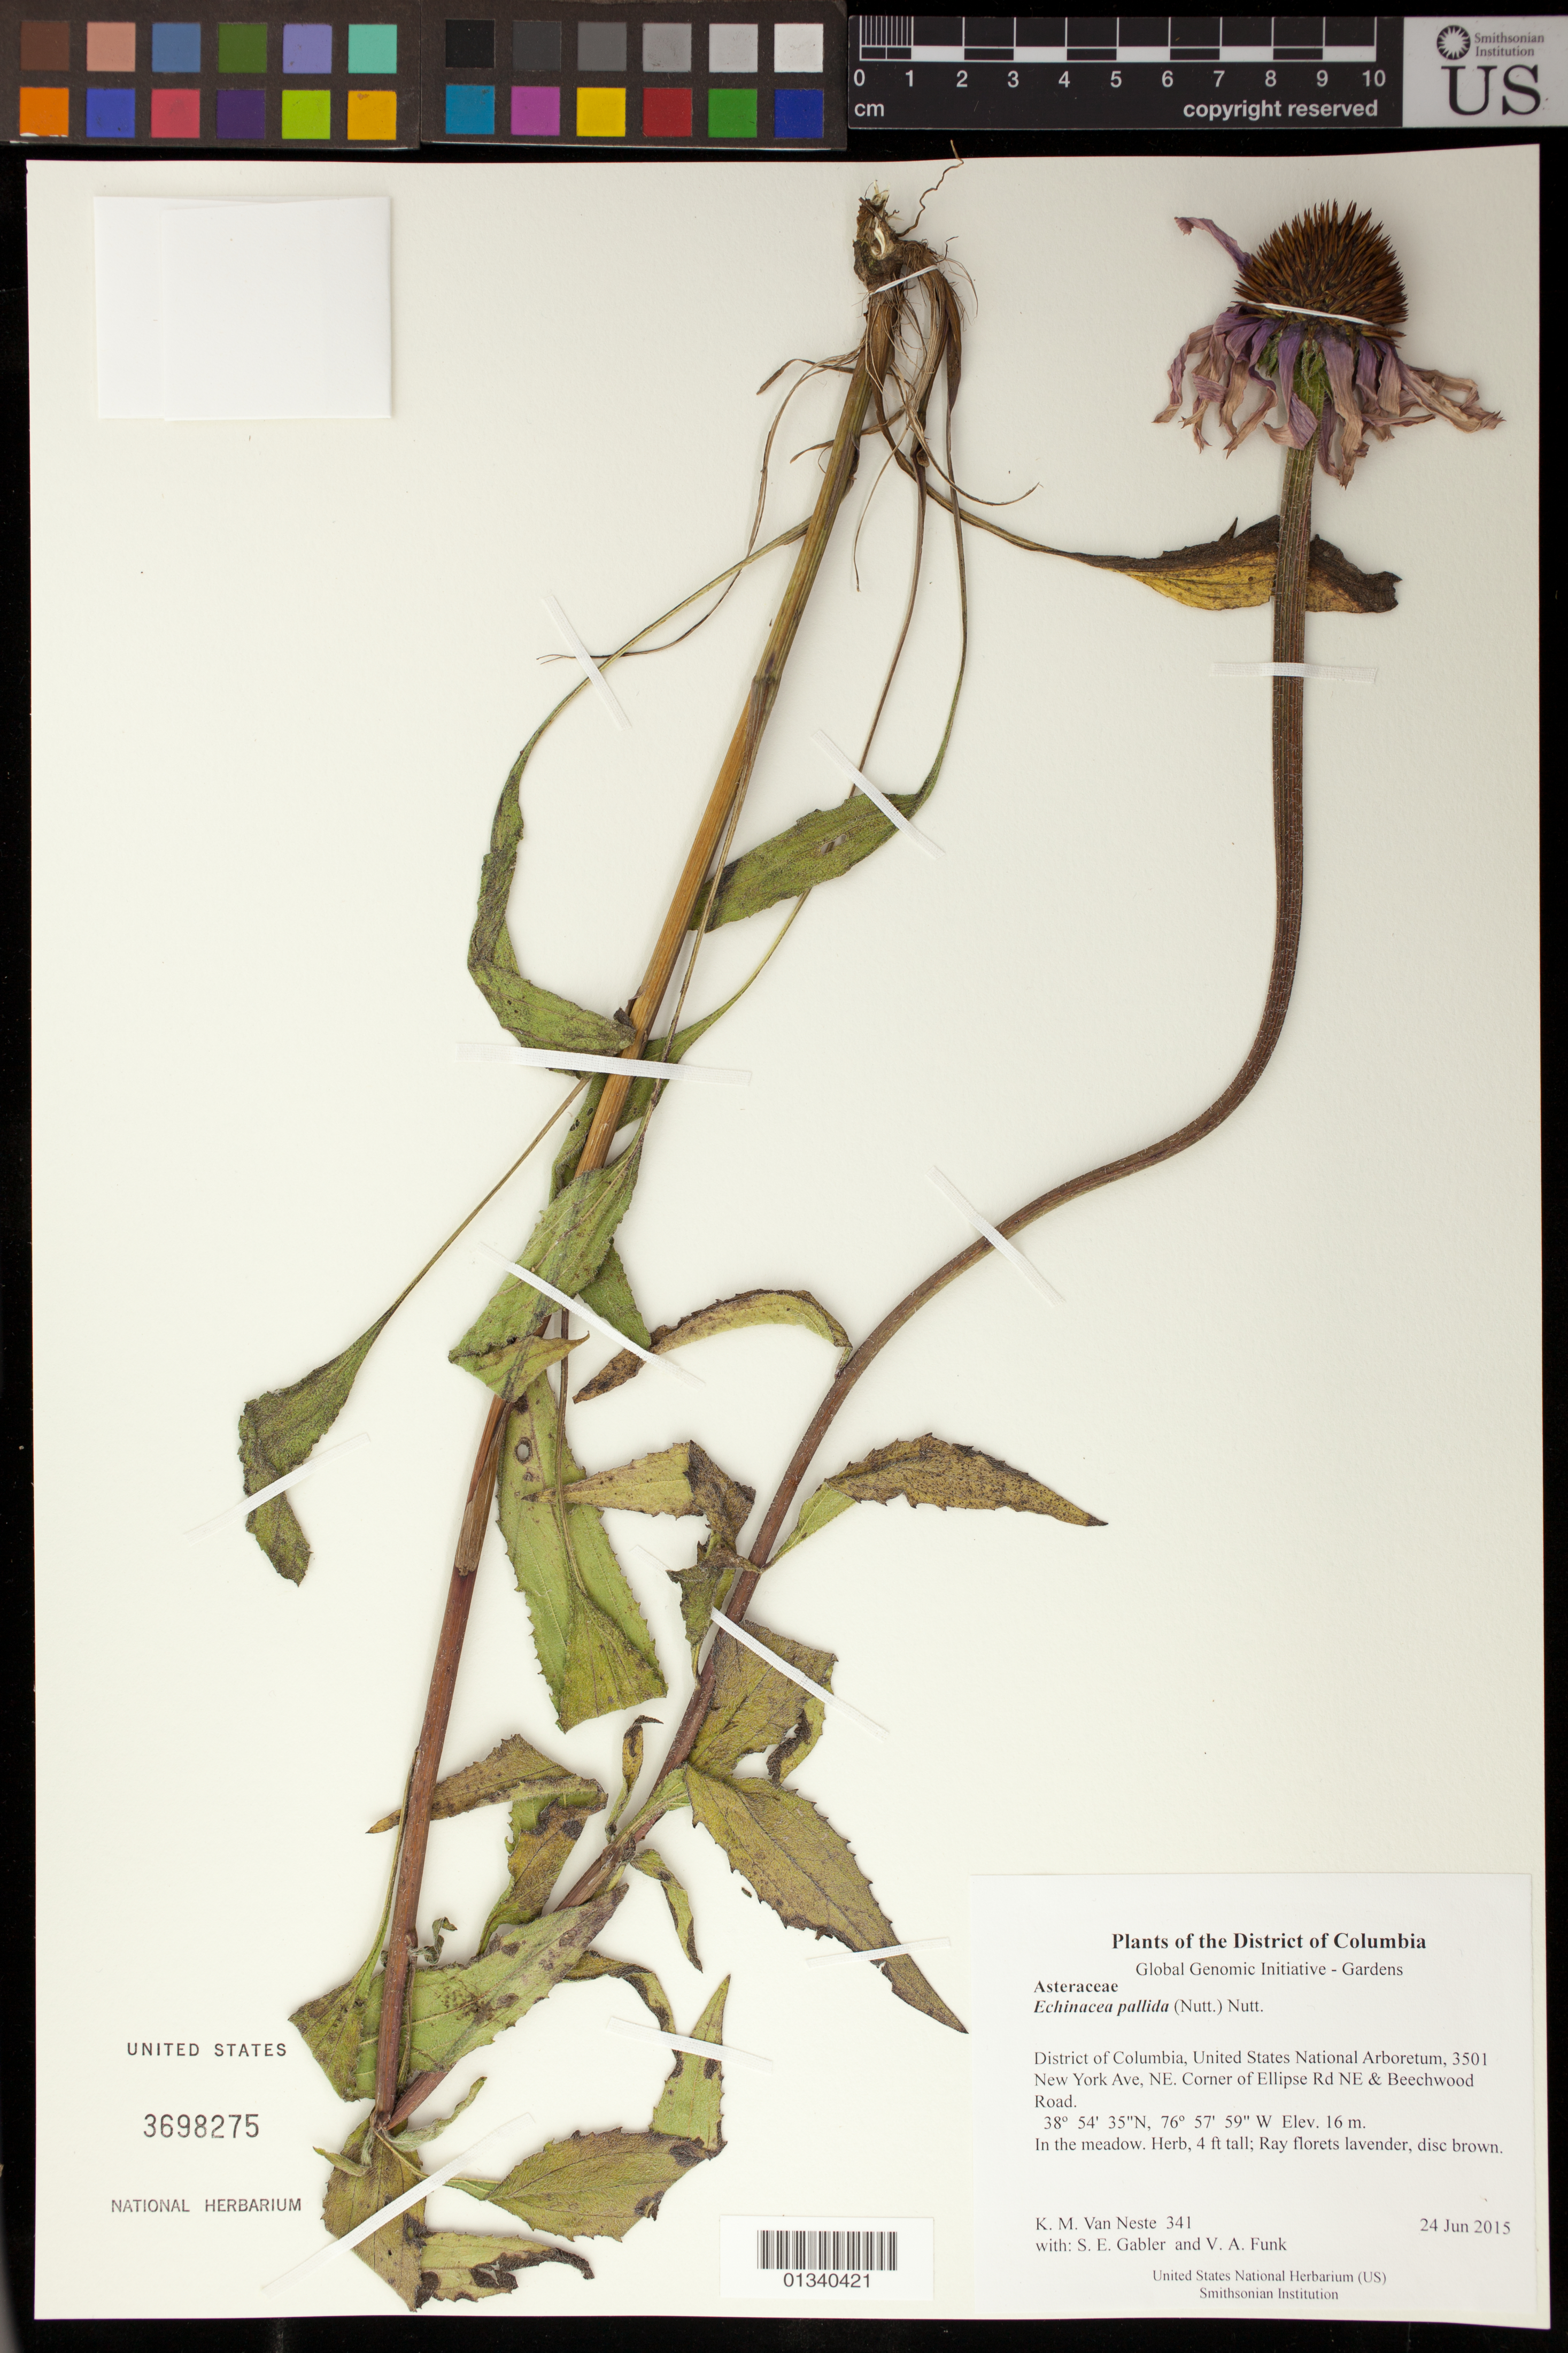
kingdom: Plantae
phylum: Tracheophyta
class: Magnoliopsida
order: Asterales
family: Asteraceae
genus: Echinacea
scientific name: Echinacea pallida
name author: (Nutt.) Nutt.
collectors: S. E. Gabler & V. Funk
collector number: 341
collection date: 2015-06-24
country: United States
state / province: District of Columbia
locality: United States National Arboretum, 3501 New York Ave, NE. Corner of Ellipse Rd NE & Beechwood Road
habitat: In the meadow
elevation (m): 16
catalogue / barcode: US 3698275